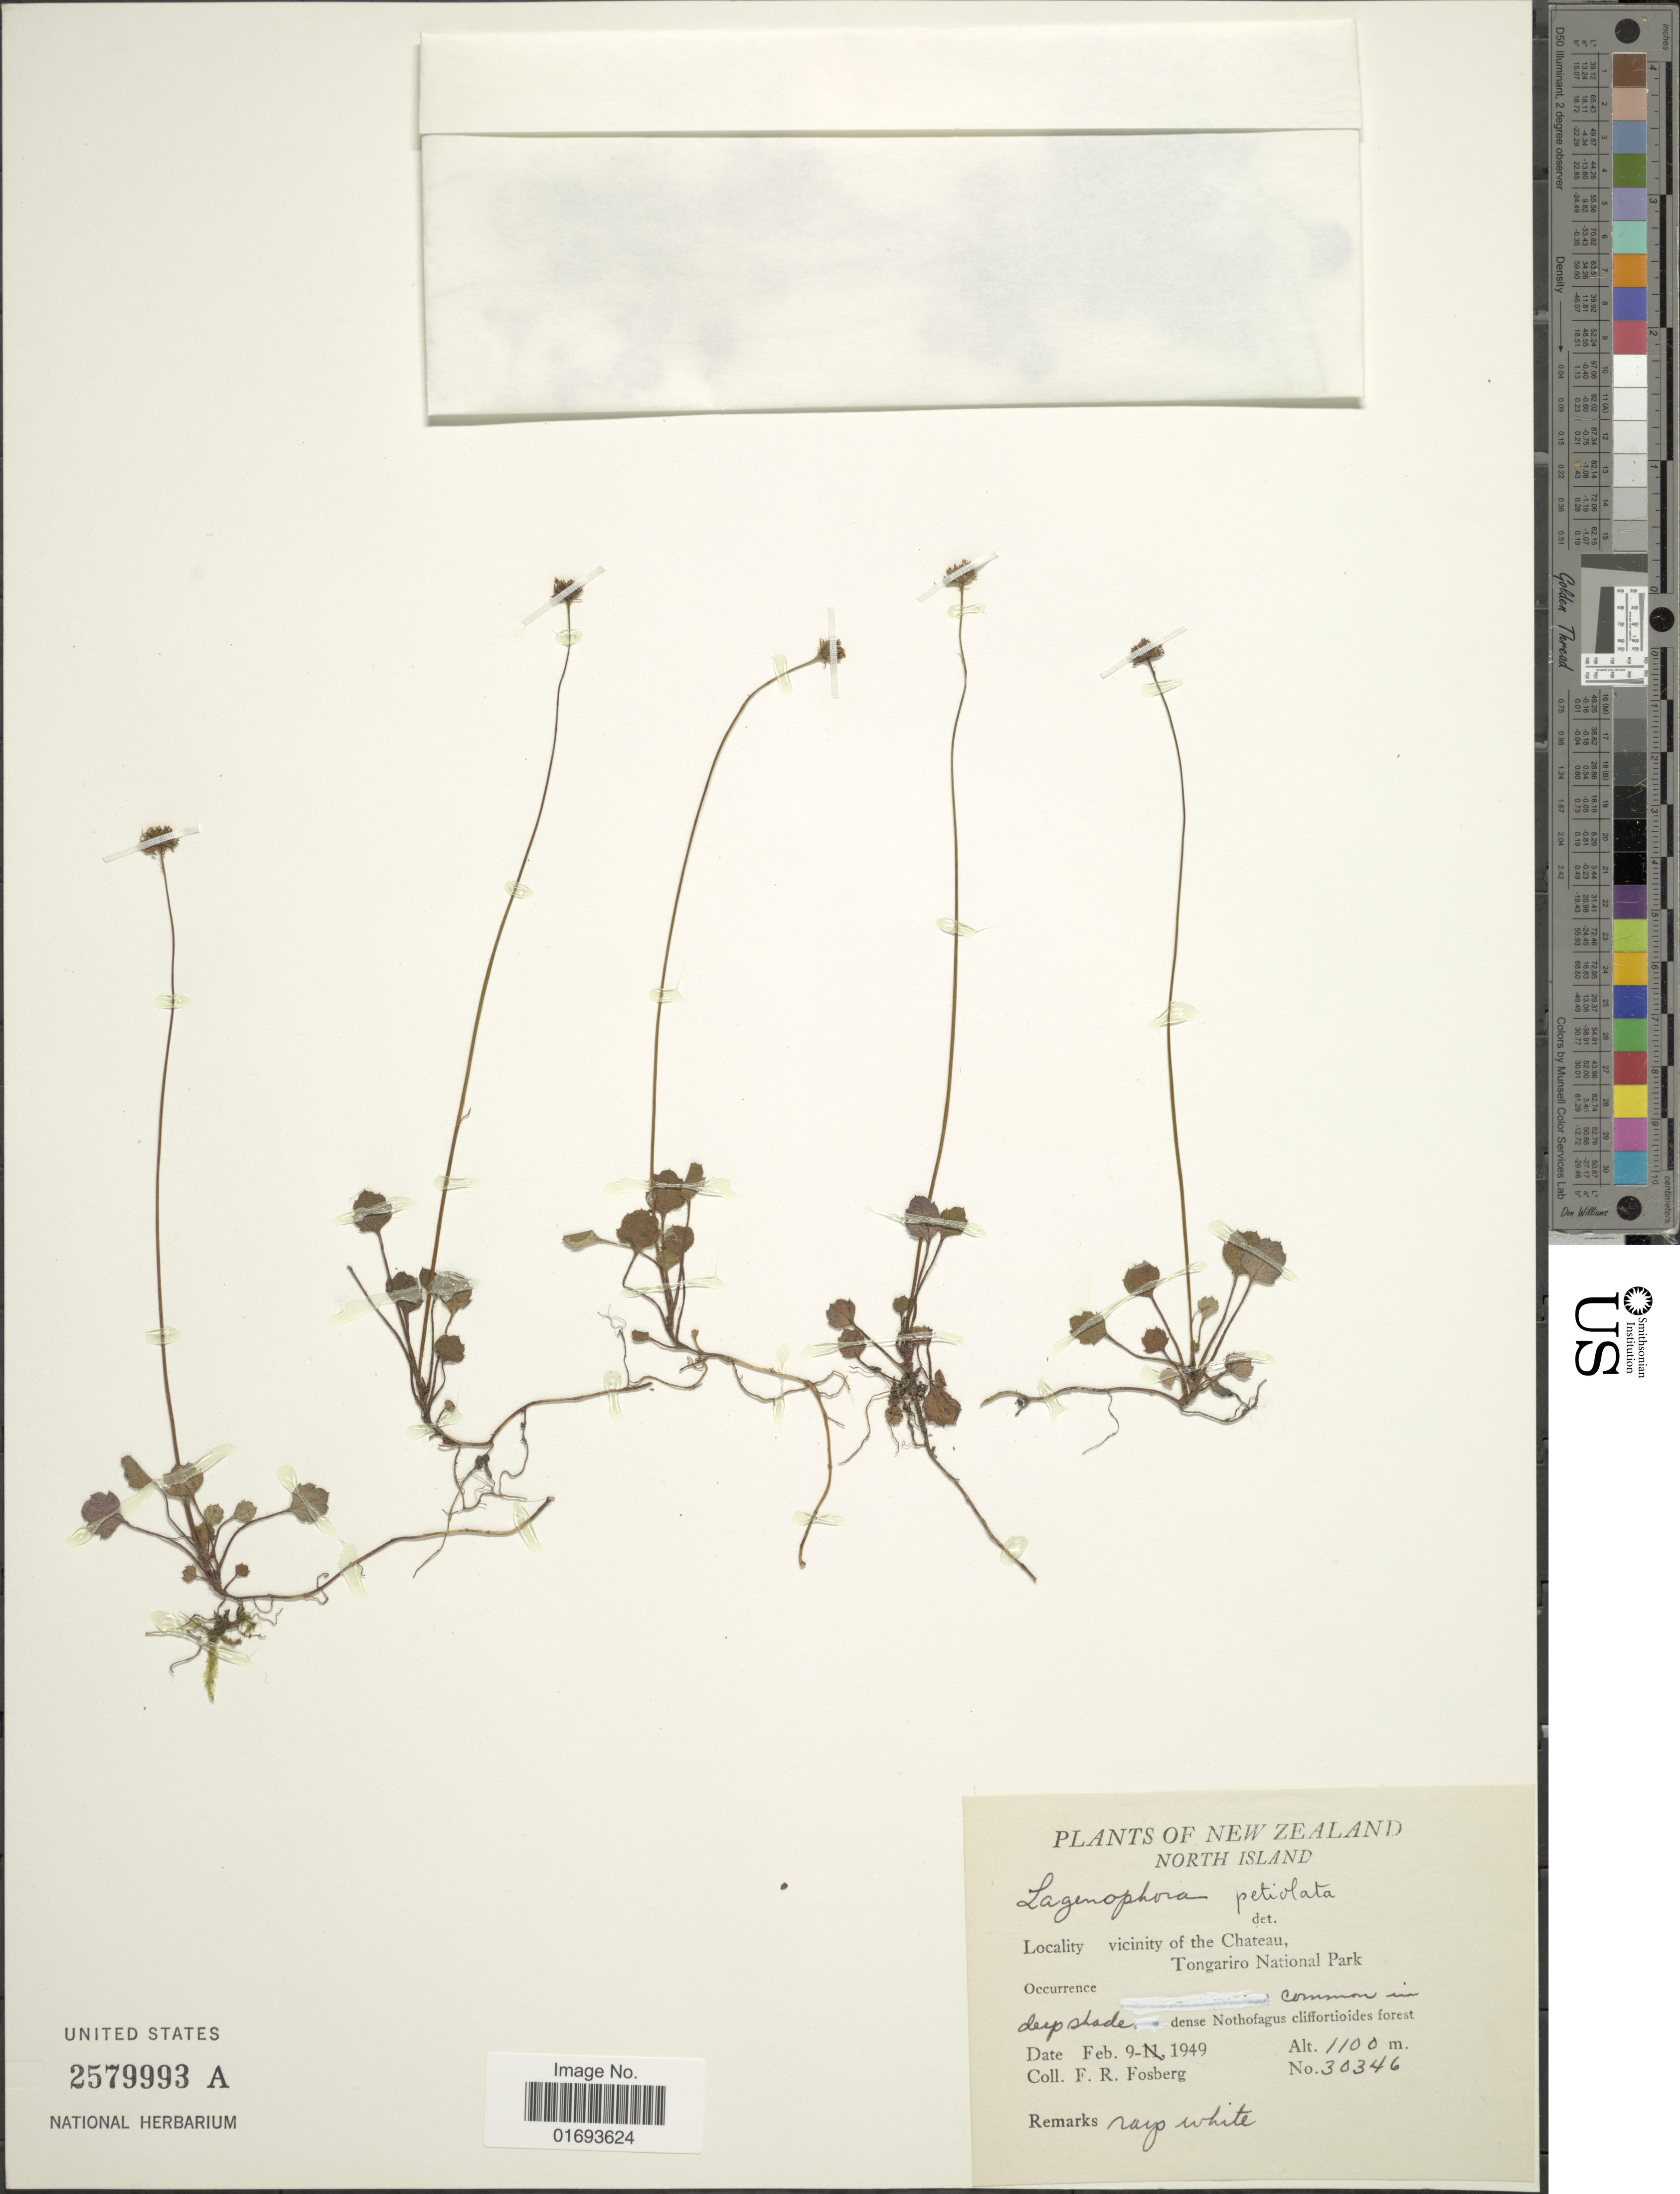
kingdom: Plantae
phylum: Tracheophyta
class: Magnoliopsida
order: Asterales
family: Asteraceae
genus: Lagenophora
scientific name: Lagenophora petiolata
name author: Hook. f.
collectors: F. R. Fosberg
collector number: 30346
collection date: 1949-02-09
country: New Zealand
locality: New Zealand, North Island. vicinity of the Chateau, Tongariro National Park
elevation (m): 1100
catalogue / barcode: US 2579993A